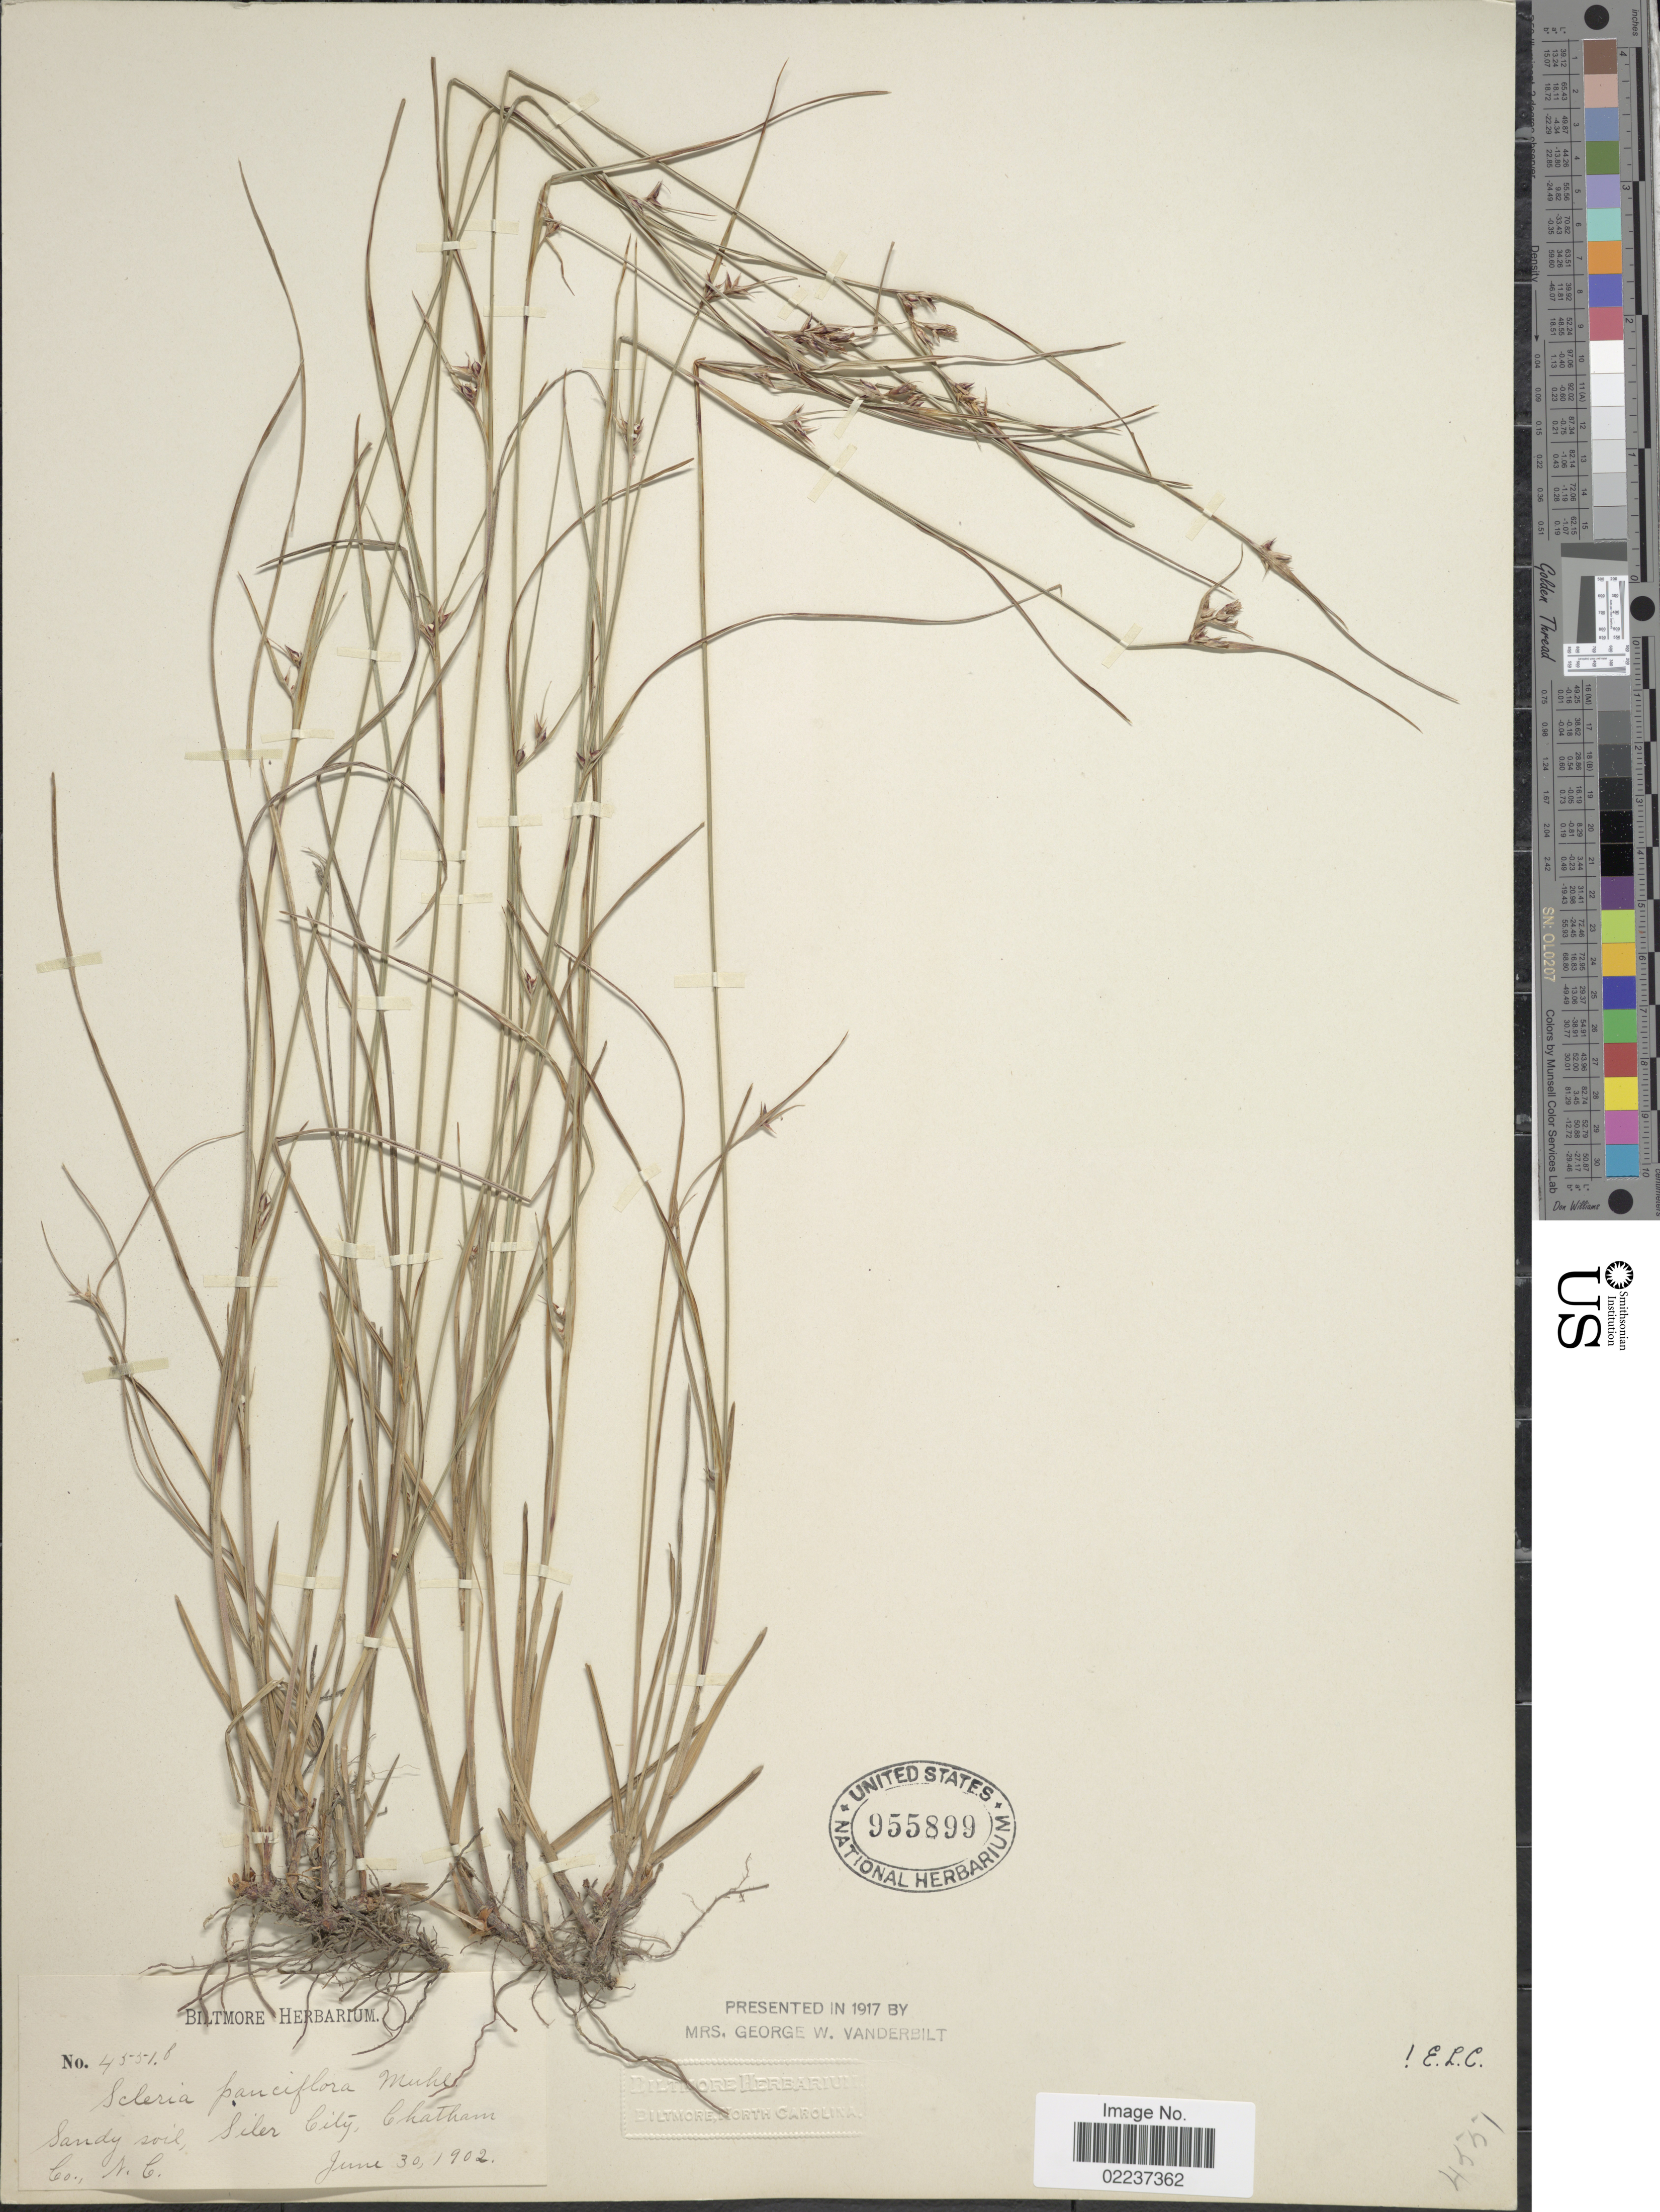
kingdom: Plantae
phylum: Tracheophyta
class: Liliopsida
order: Poales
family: Cyperaceae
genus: Scleria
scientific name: Scleria pauciflora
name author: Muhl. ex Willd.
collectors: ex herb. Biltmore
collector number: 4551b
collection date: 1902-06-30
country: United States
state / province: North Carolina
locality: Siler City, Chatham Co., N.C.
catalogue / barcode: US 955899